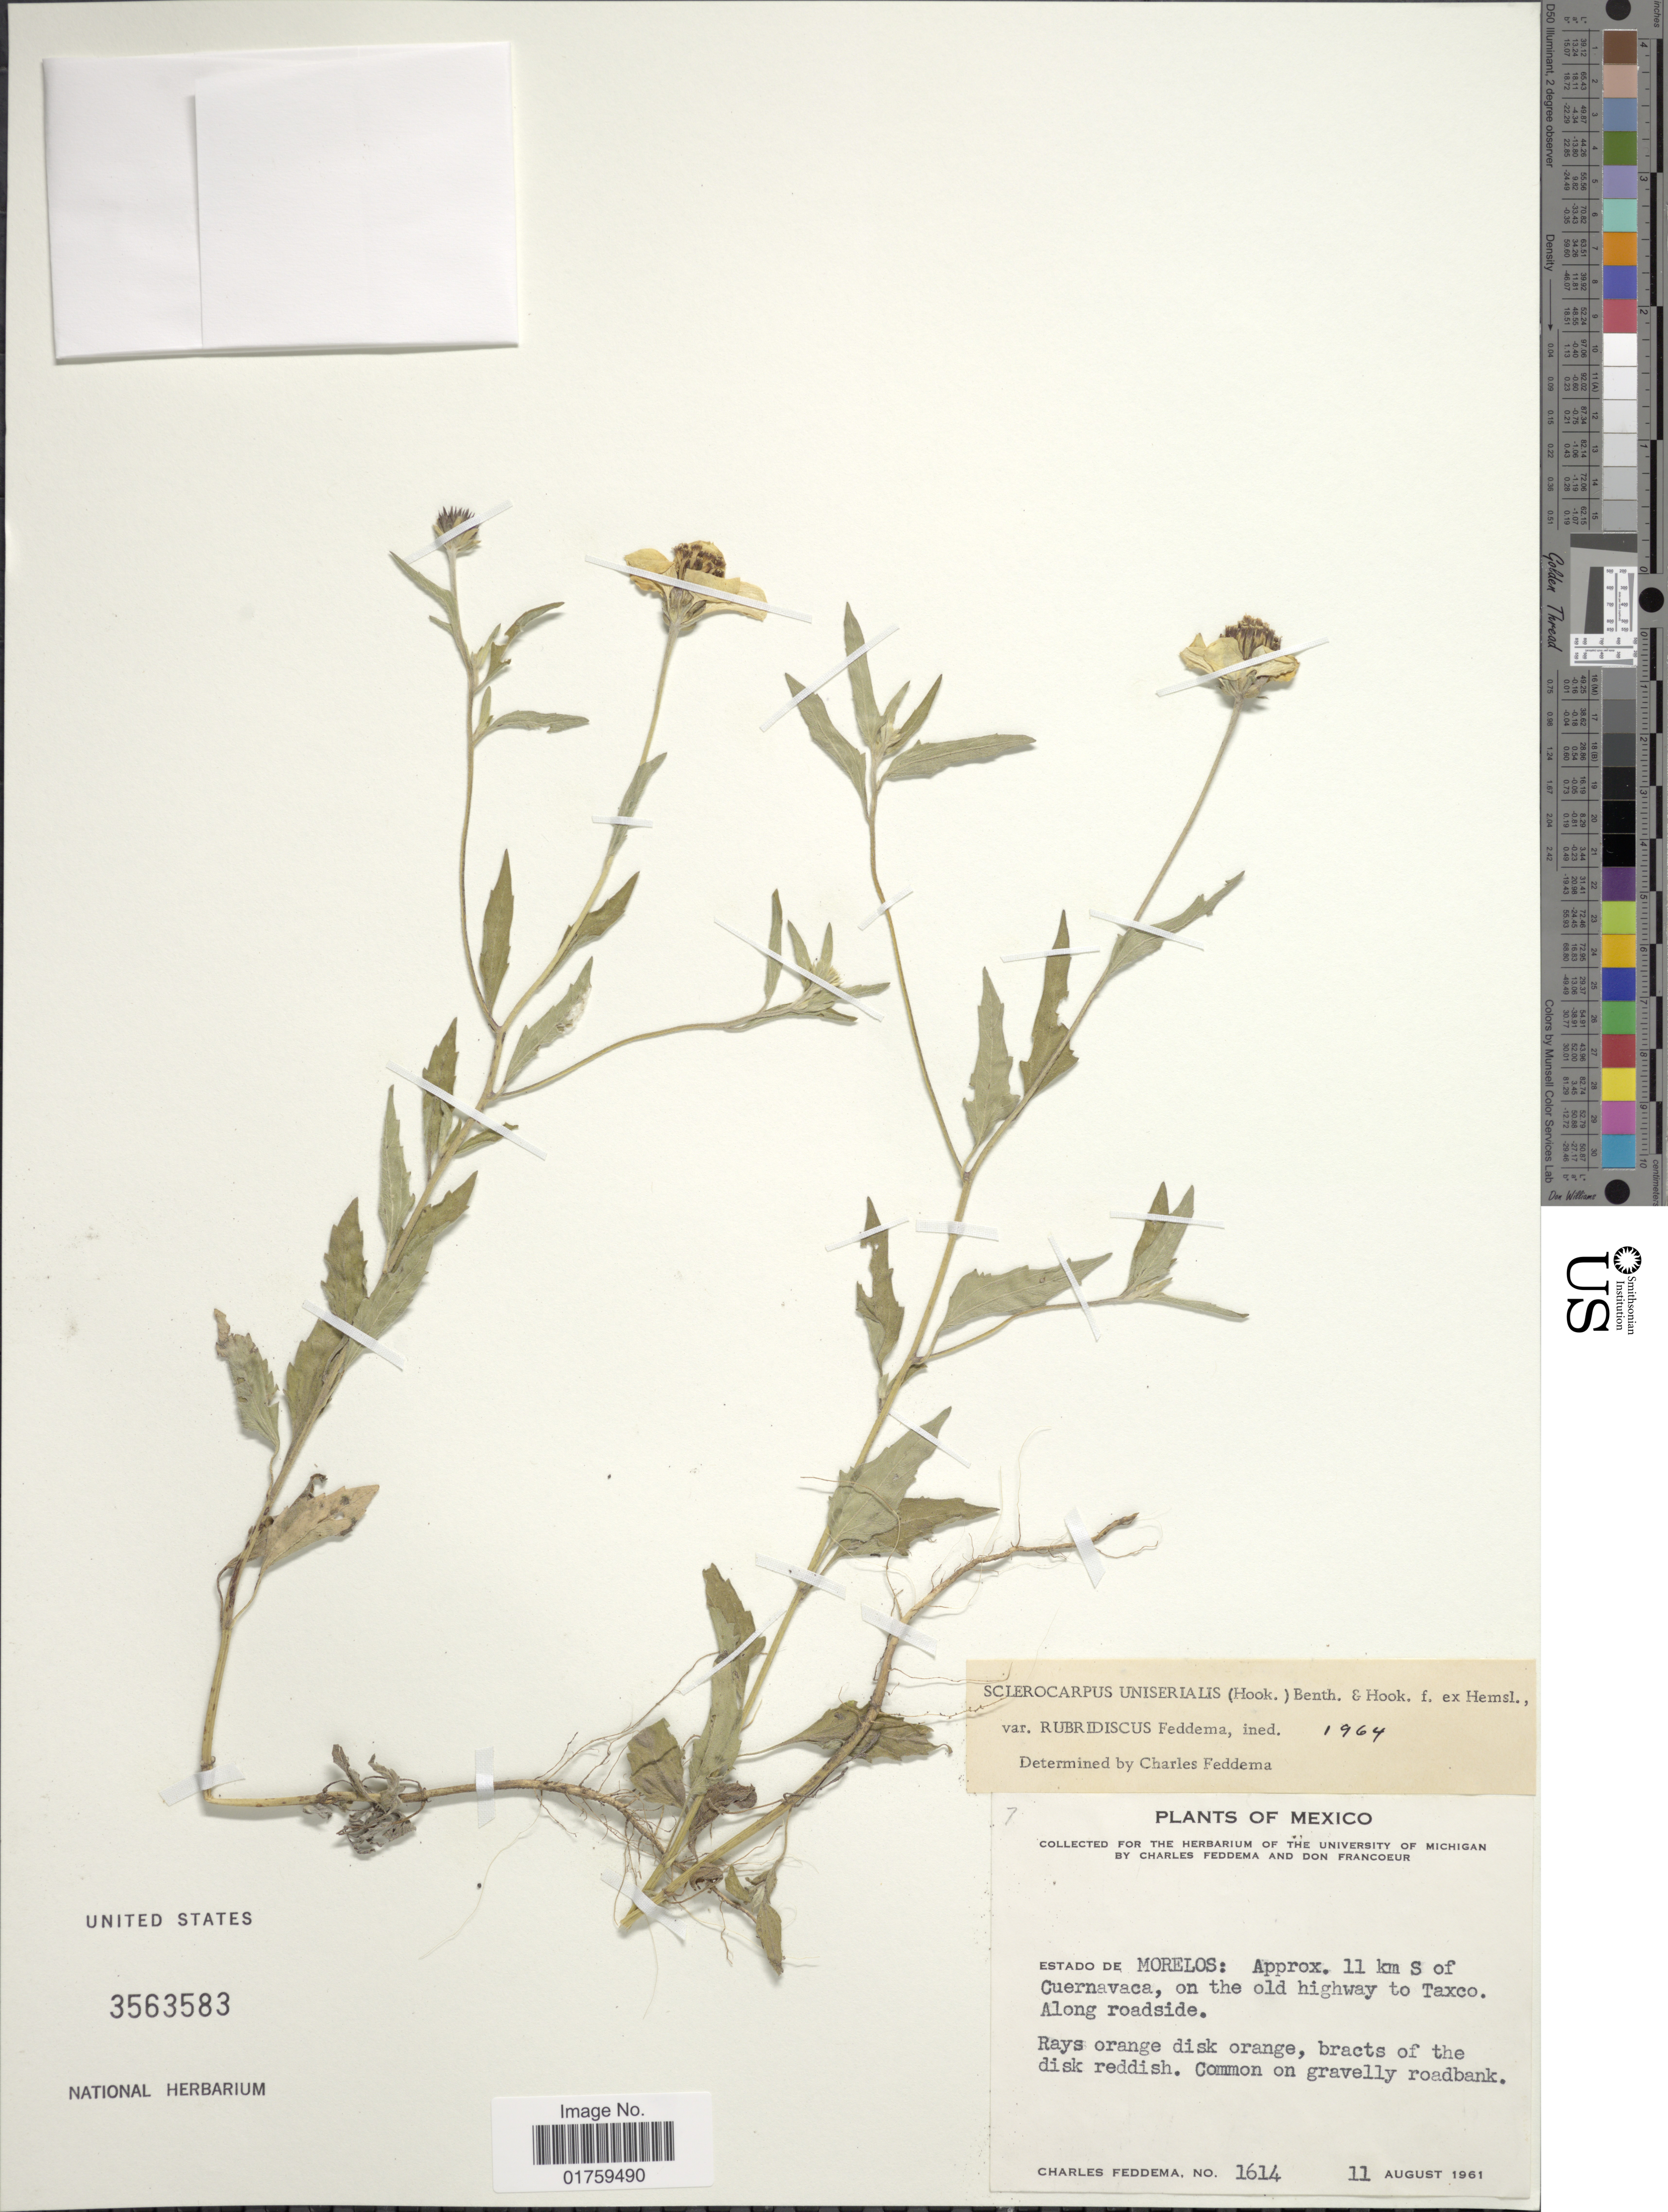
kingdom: Plantae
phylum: Tracheophyta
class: Magnoliopsida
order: Asterales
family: Asteraceae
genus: Sclerocarpus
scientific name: Sclerocarpus uniserialis var. frutescens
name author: (Brandegee) Feddema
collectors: C. Feddema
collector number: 1614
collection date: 1961-08-11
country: Mexico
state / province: Morelos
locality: Estado de Morelos: Approx. 11 km S of Cuernavaca, on the old highway to Taxco. Along roadside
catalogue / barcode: US 3563583